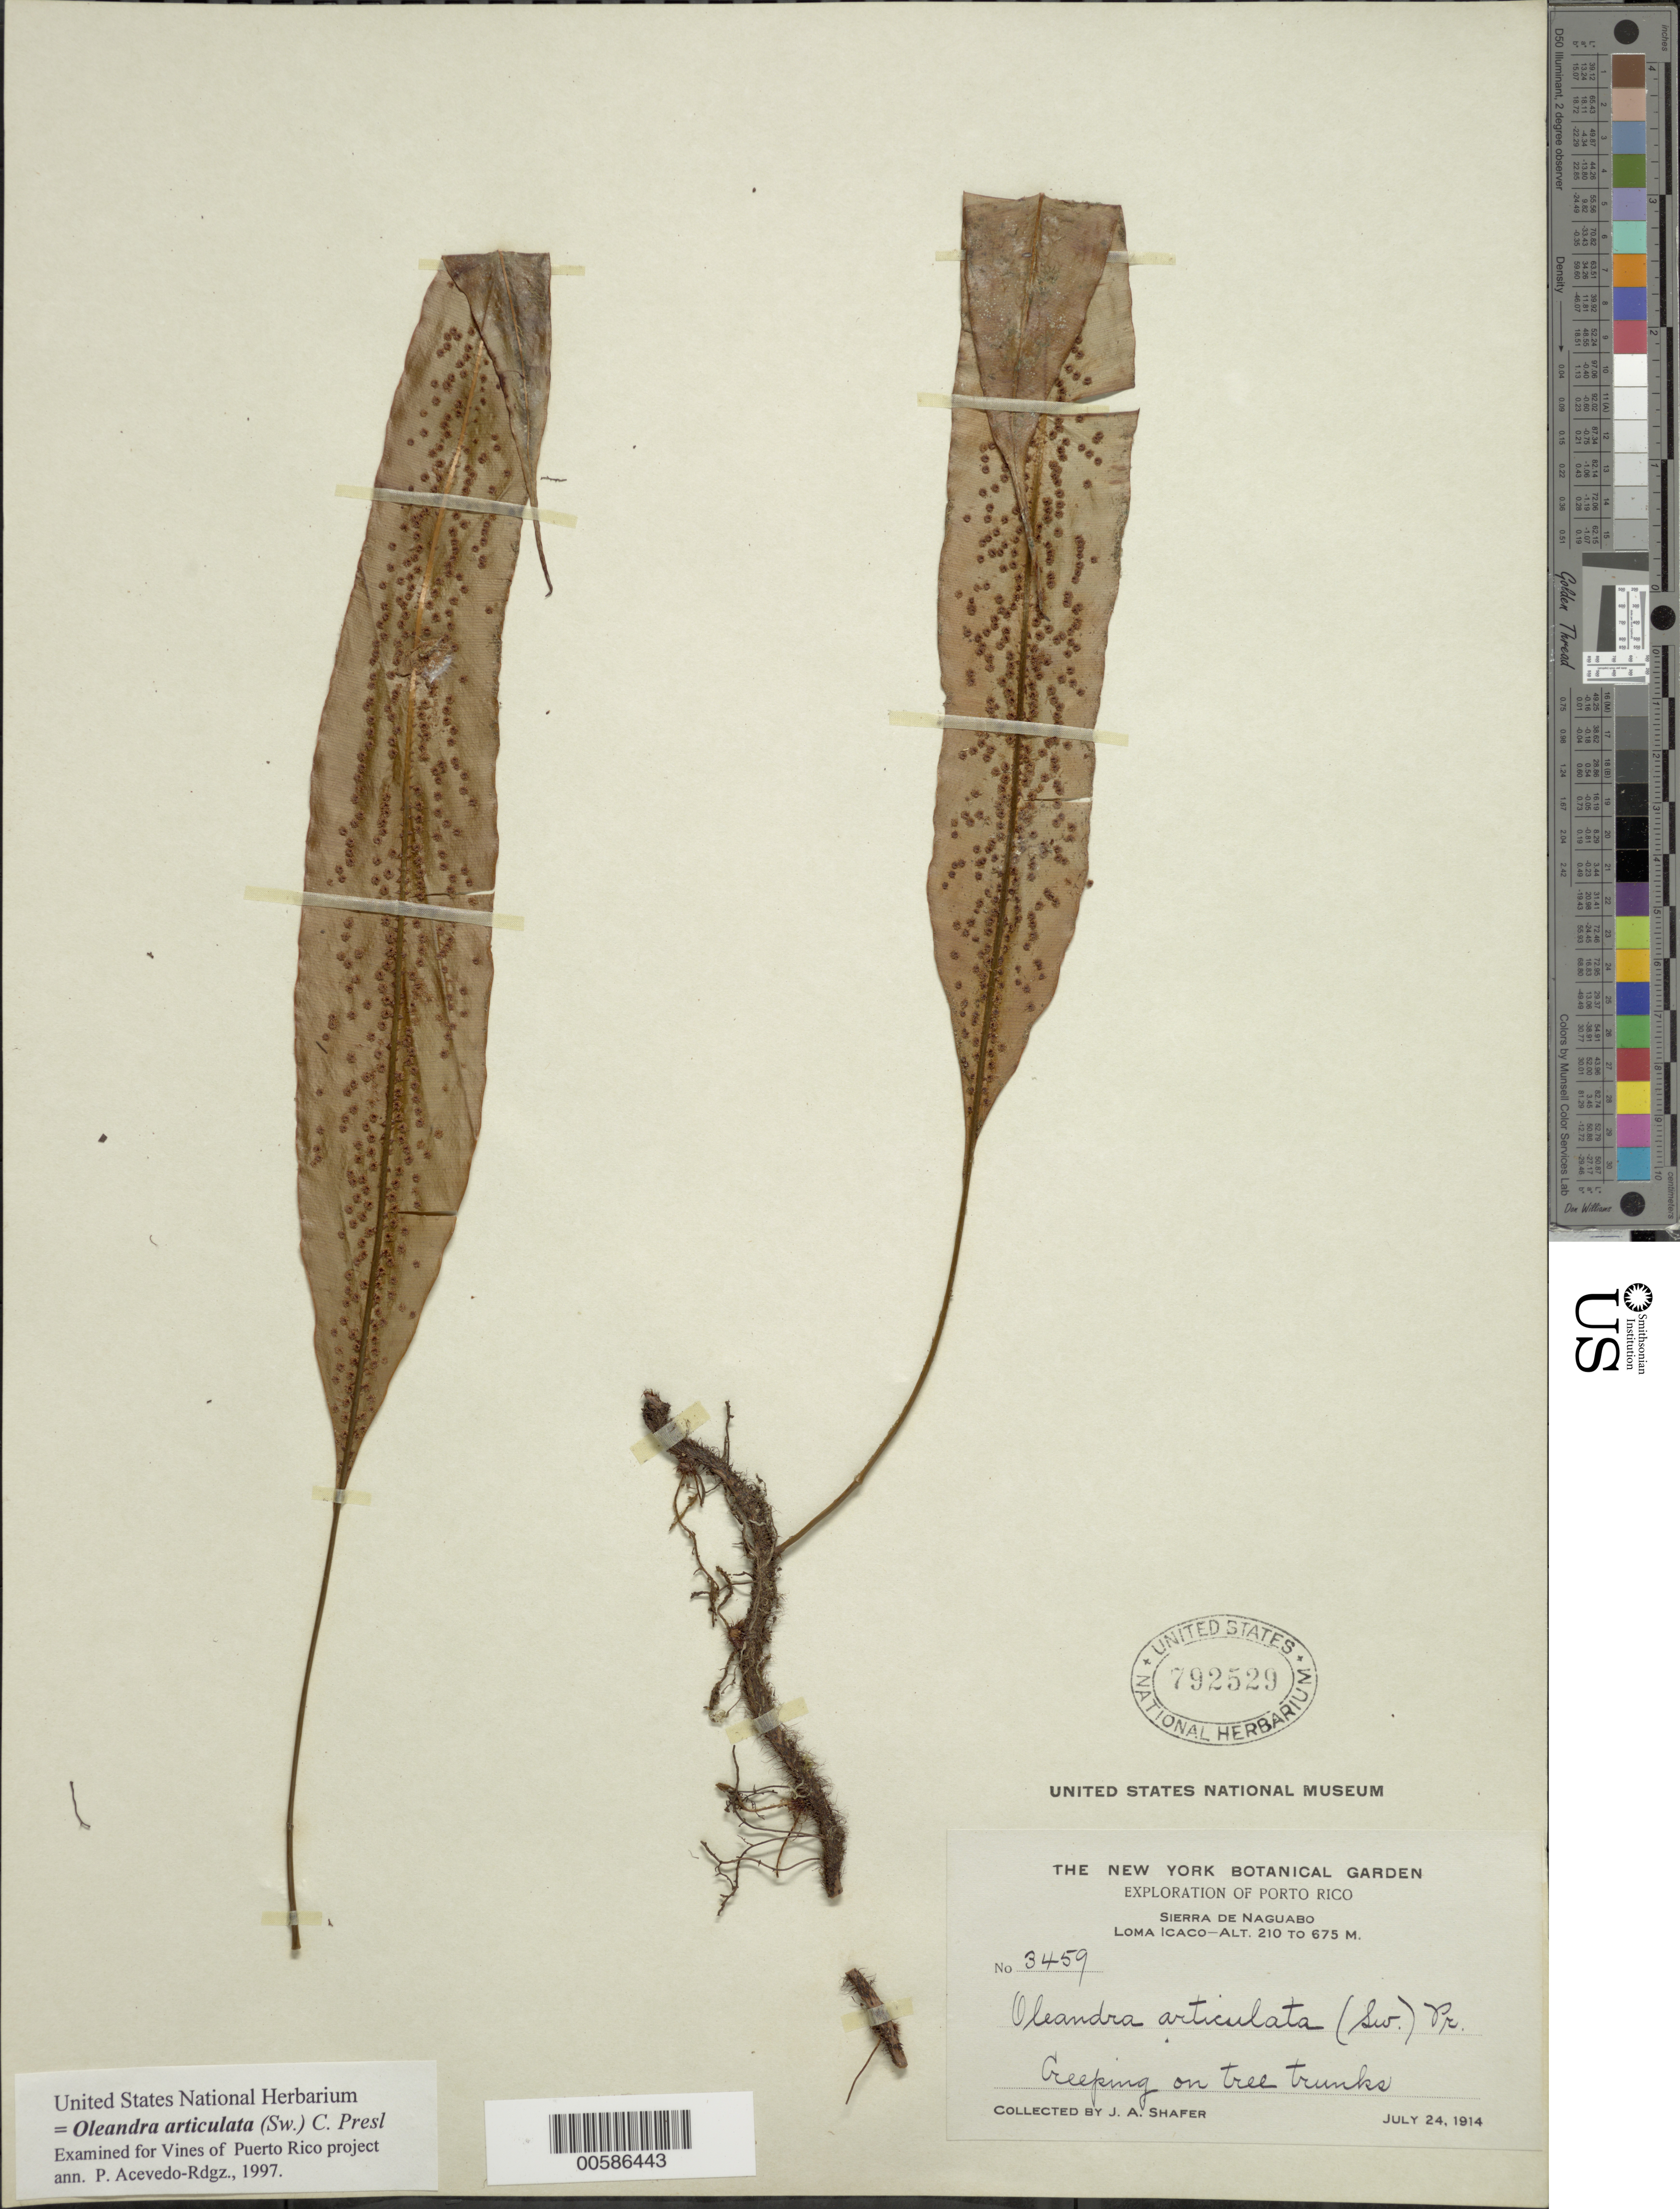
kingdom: Plantae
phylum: Tracheophyta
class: Polypodiopsida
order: Polypodiales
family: Oleandraceae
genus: Oleandra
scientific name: Oleandra articulata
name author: (Sw.) C. Presl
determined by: Acevedo-Rodríguez, P., (BOT), Smithsonian Institution - National Museum of Natural History (UNITED STATES)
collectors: J. A. Shafer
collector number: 3459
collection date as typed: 24 Jul 1914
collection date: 1914-07-24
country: Puerto Rico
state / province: Naguabo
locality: Sierra de Naguabo, Loma Icaco. On tree trunks.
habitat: Creeping on tree trunks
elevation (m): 210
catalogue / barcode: US 792529